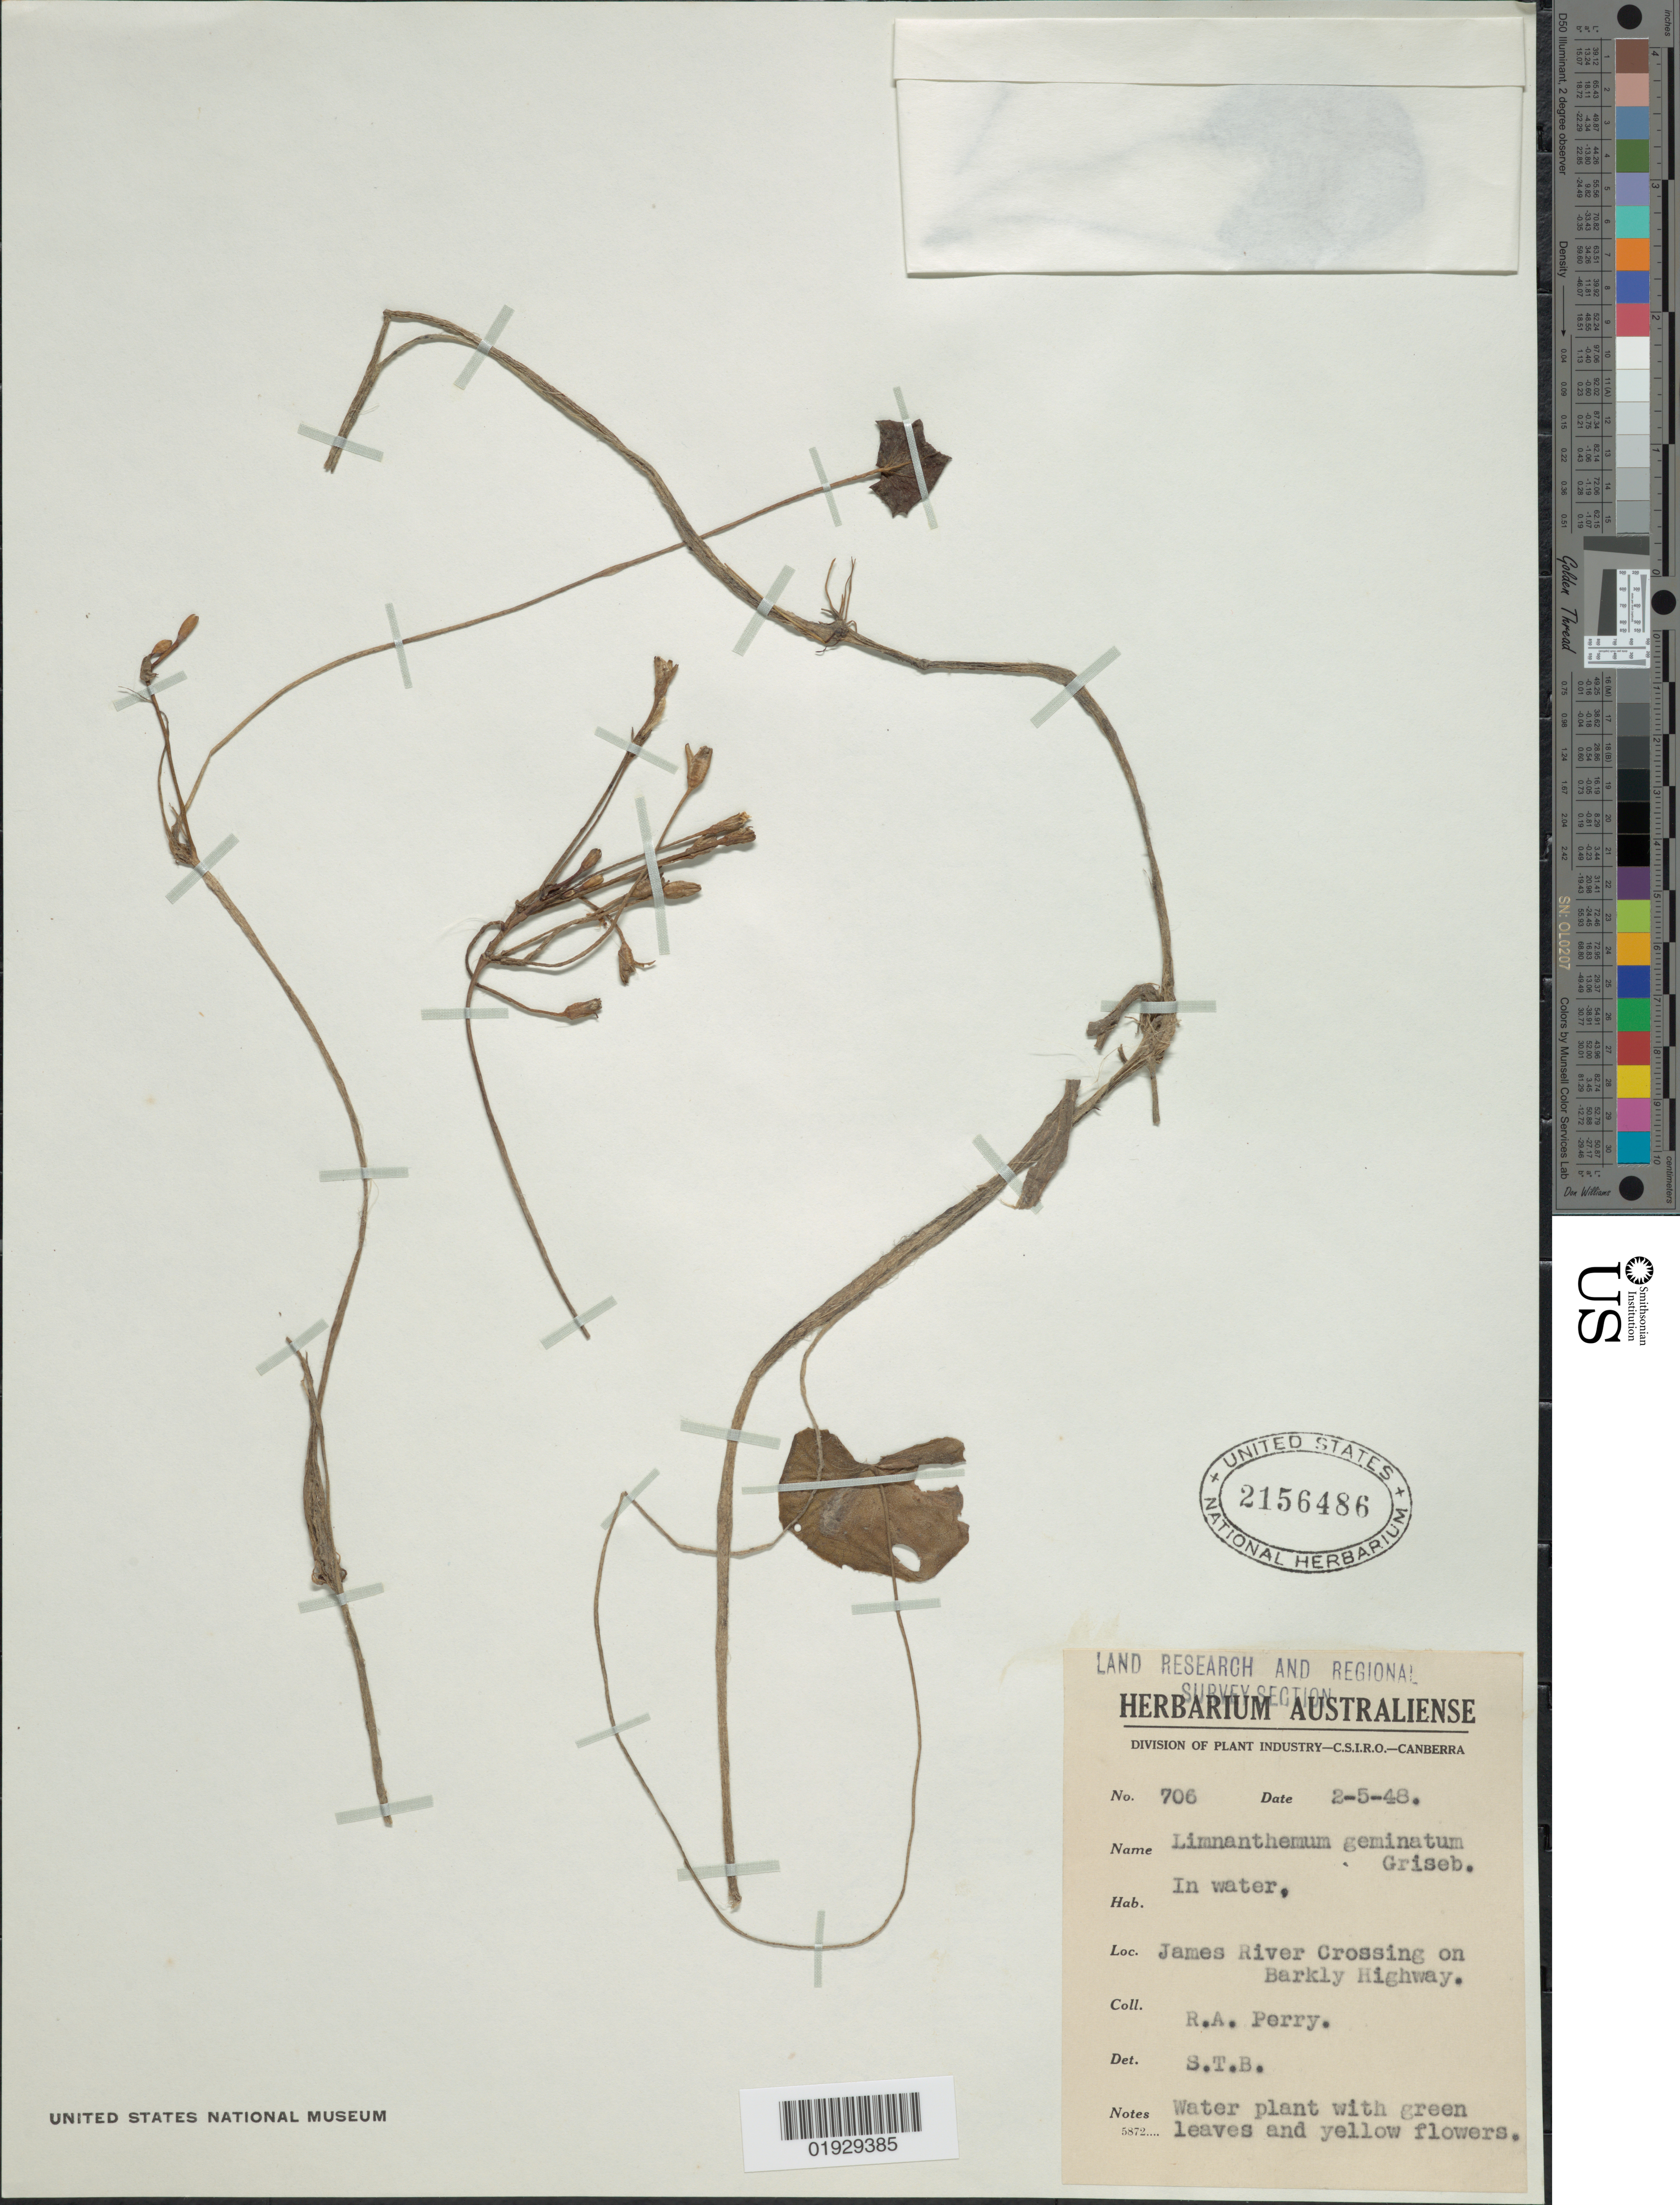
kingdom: Plantae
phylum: Tracheophyta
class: Magnoliopsida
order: Asterales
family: Menyanthaceae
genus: Nymphoides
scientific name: Nymphoides geminata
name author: (R. Br.) Kuntze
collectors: Perry, R. A.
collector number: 706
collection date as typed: Transcribed d/m/y: 2/5/48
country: Australia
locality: James River Crossing on Barkly Highway.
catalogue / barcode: US 2156486